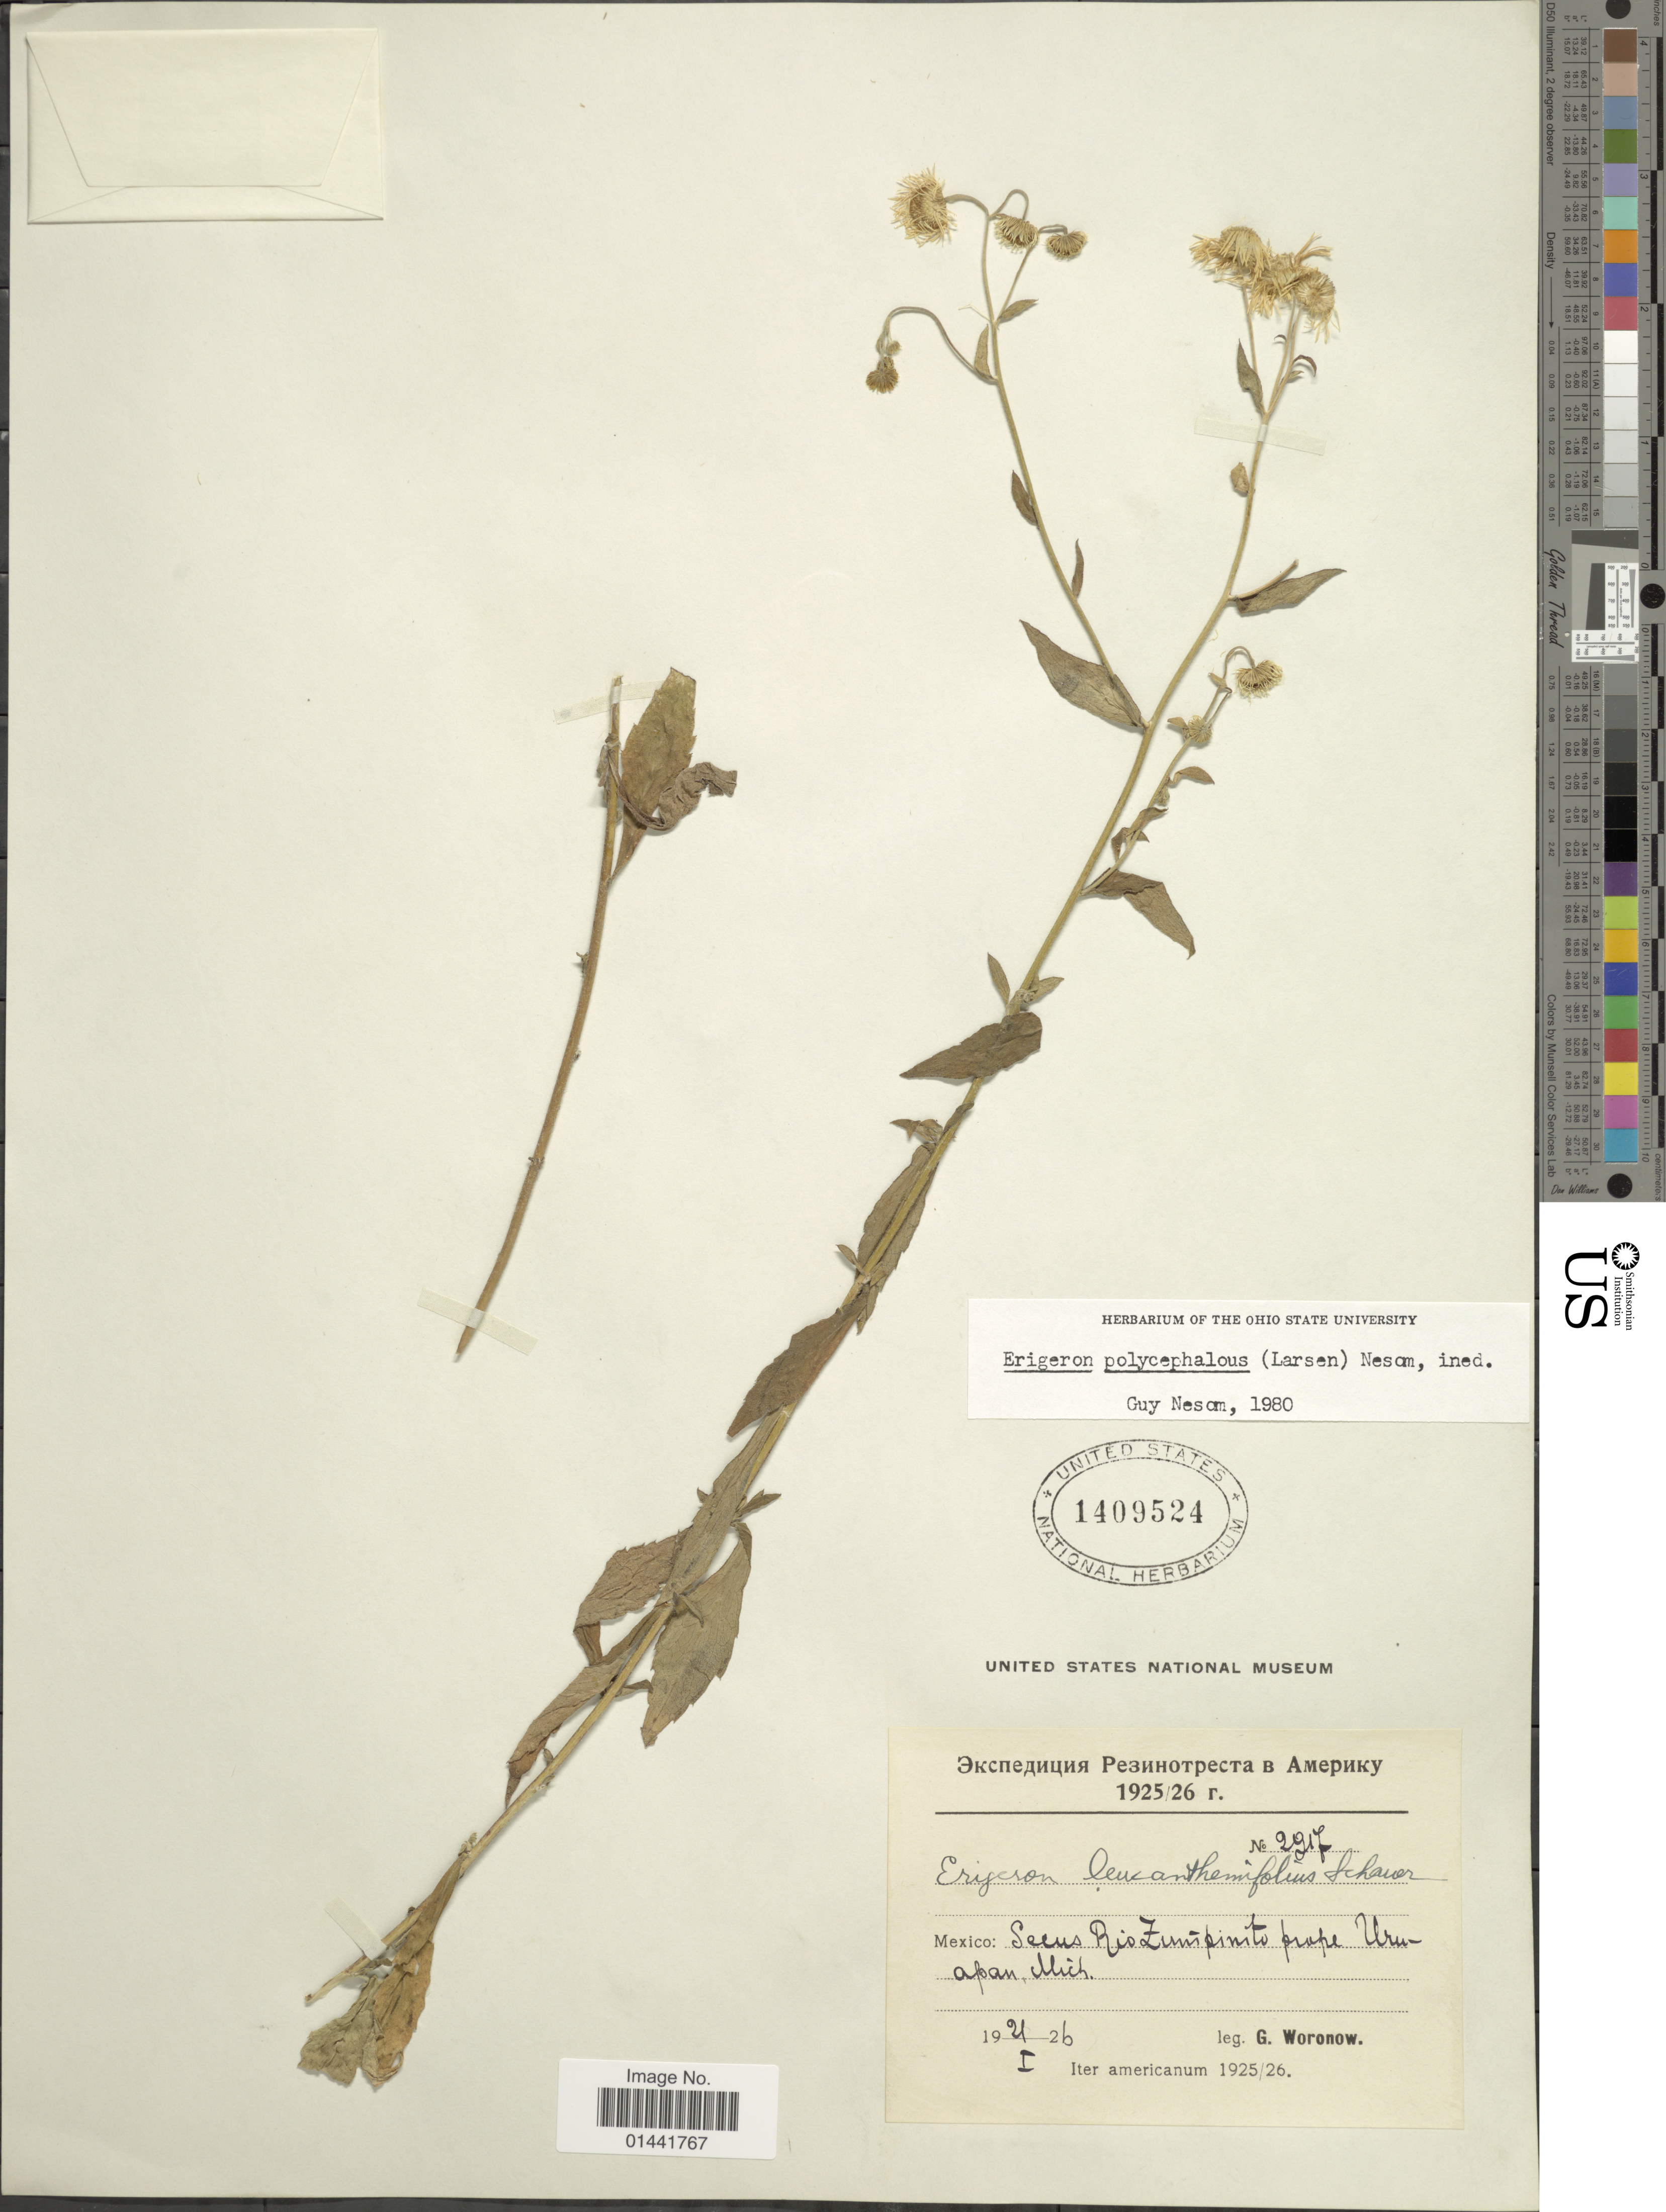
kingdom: Plantae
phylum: Tracheophyta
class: Magnoliopsida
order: Asterales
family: Asteraceae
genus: Erigeron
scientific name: Erigeron polycephalus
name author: (Larsen) G.L. Nesom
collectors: G. Woronow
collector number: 2917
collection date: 1926-04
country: Mexico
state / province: Michoacán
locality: Secus Rio Zunipinitpo prope Uruapan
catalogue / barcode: US 1409524